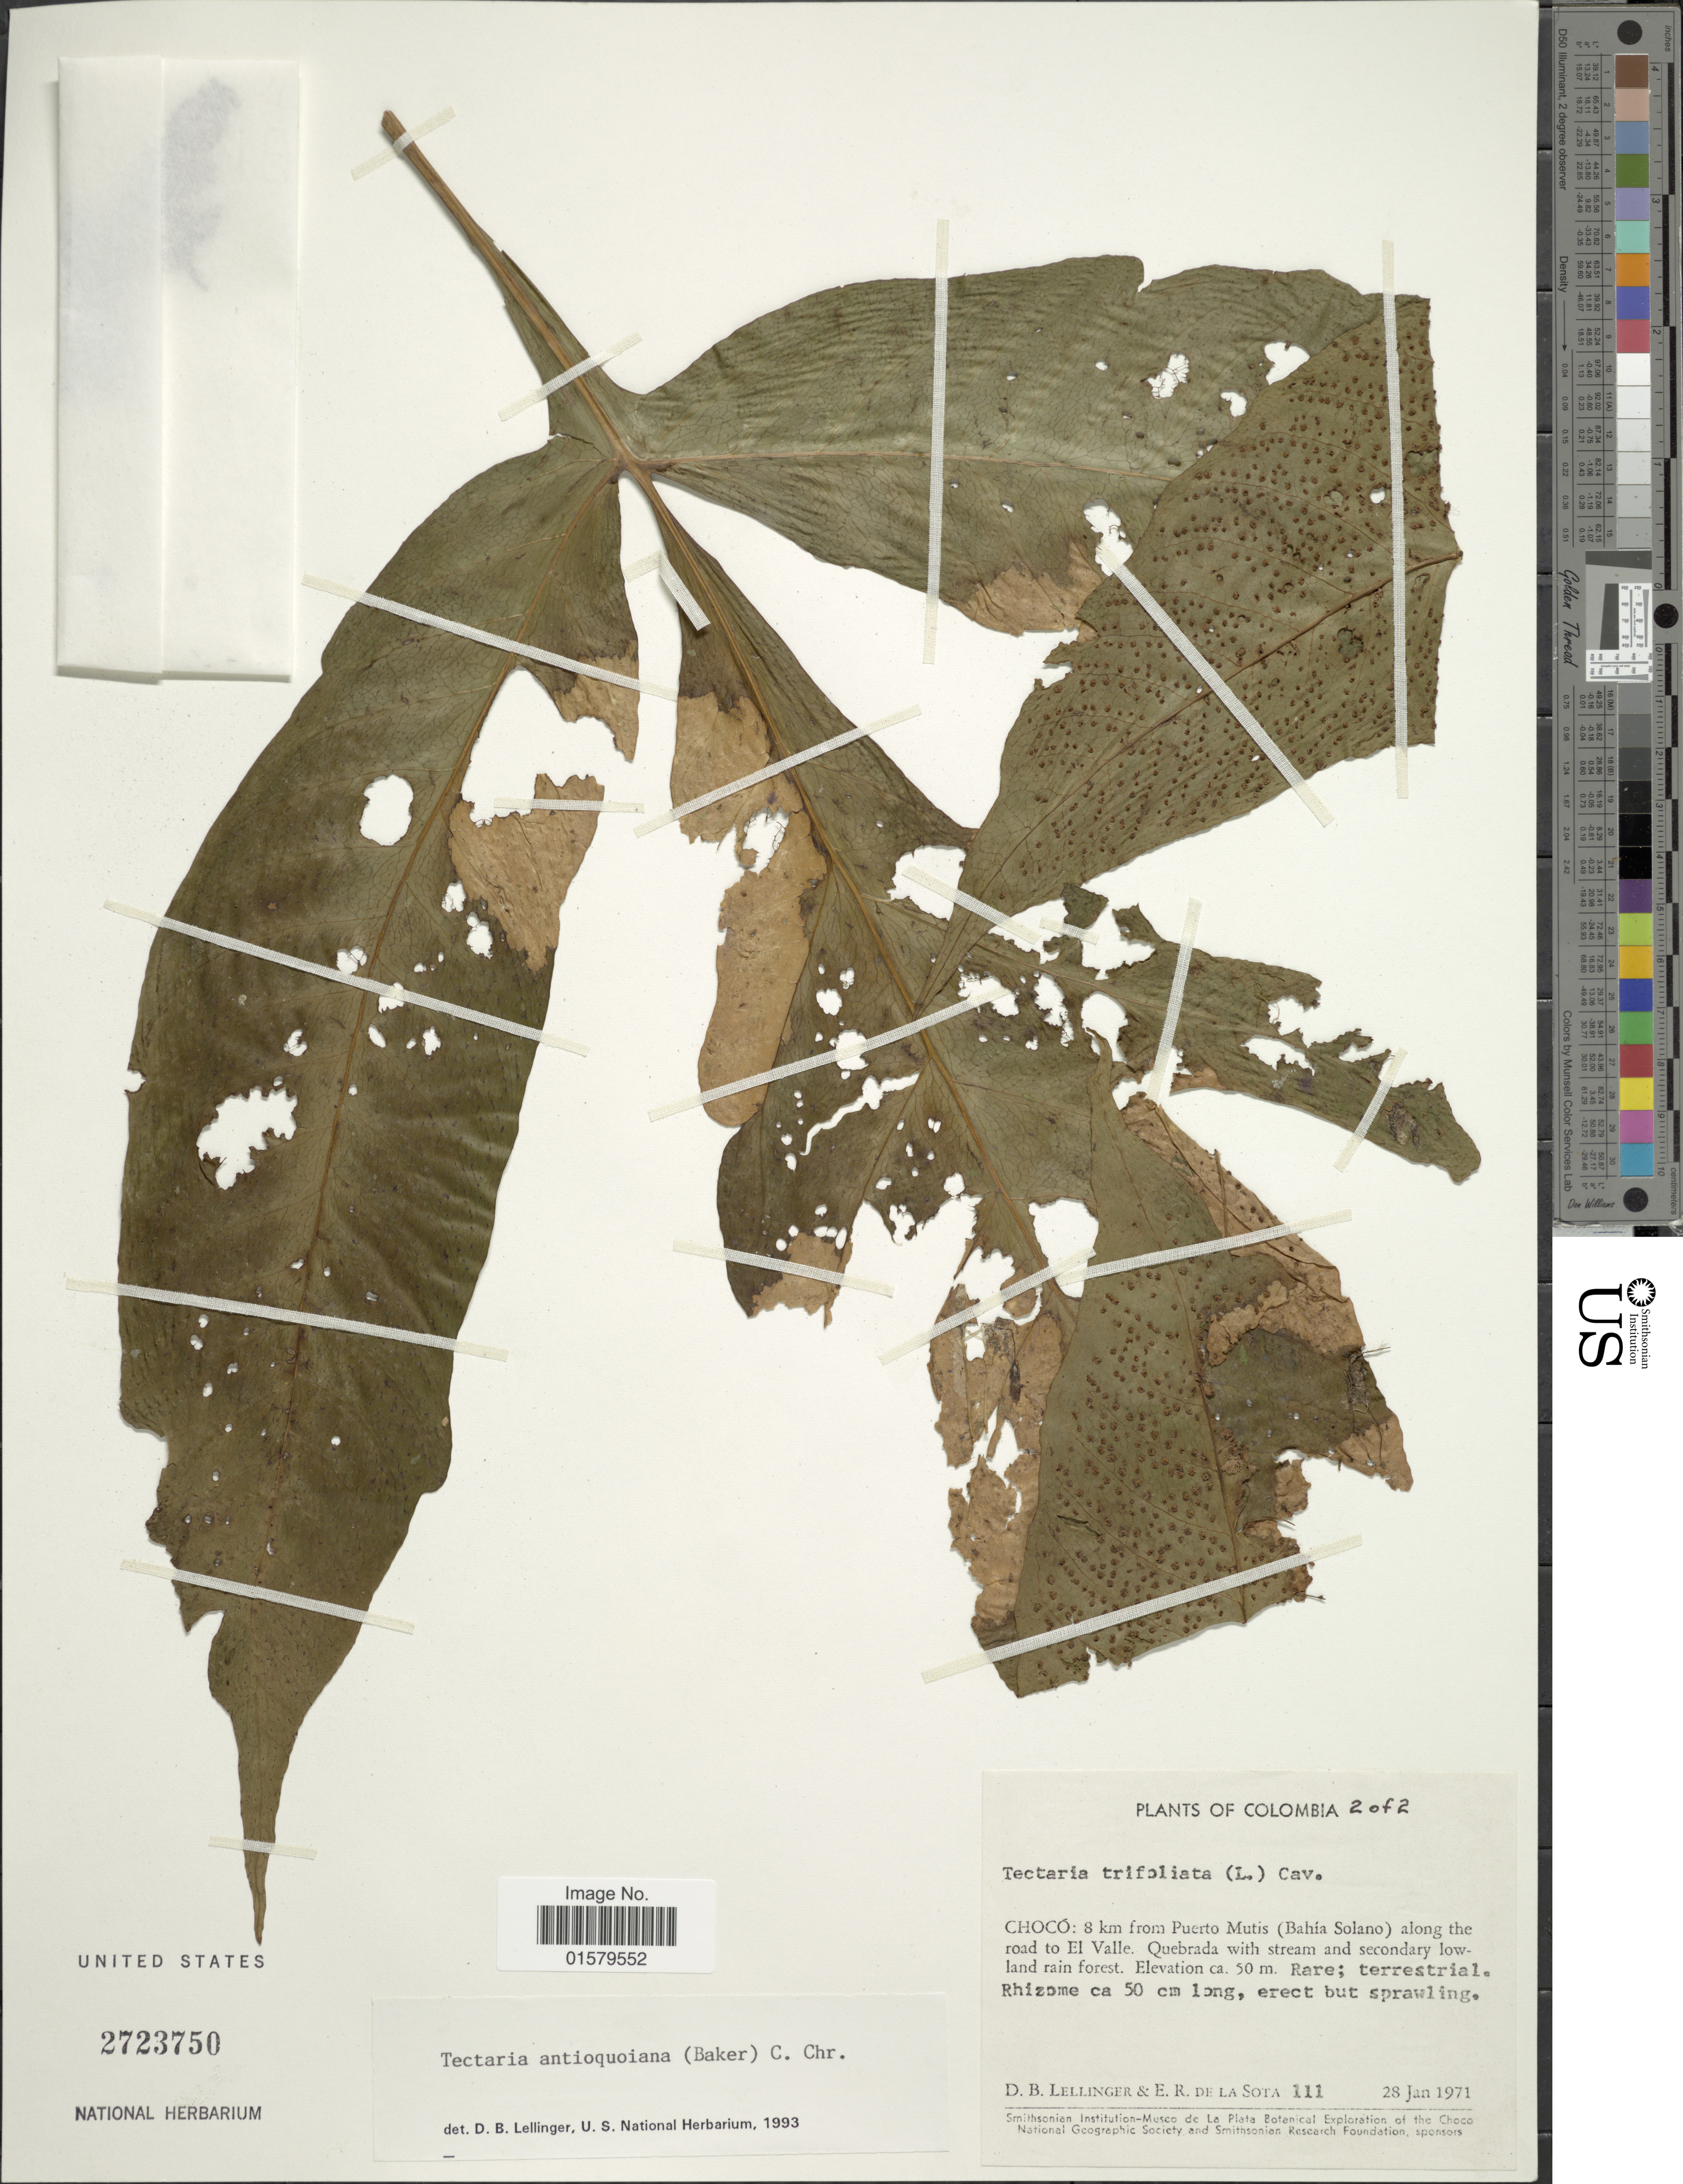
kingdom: Plantae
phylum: Tracheophyta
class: Polypodiopsida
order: Polypodiales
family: Tectariaceae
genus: Tectaria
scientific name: Tectaria antioquiana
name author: (Baker) C. Chr.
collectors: D. B. Lellinger & E. R. de la Sota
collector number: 111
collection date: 1971-01-28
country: Colombia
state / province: Chocó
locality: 8 km from Puerto Mutis (Bahia Solano) along the road to El Valle. Quebrada with stream and secondary lowland rain forest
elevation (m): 50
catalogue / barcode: US 2723750